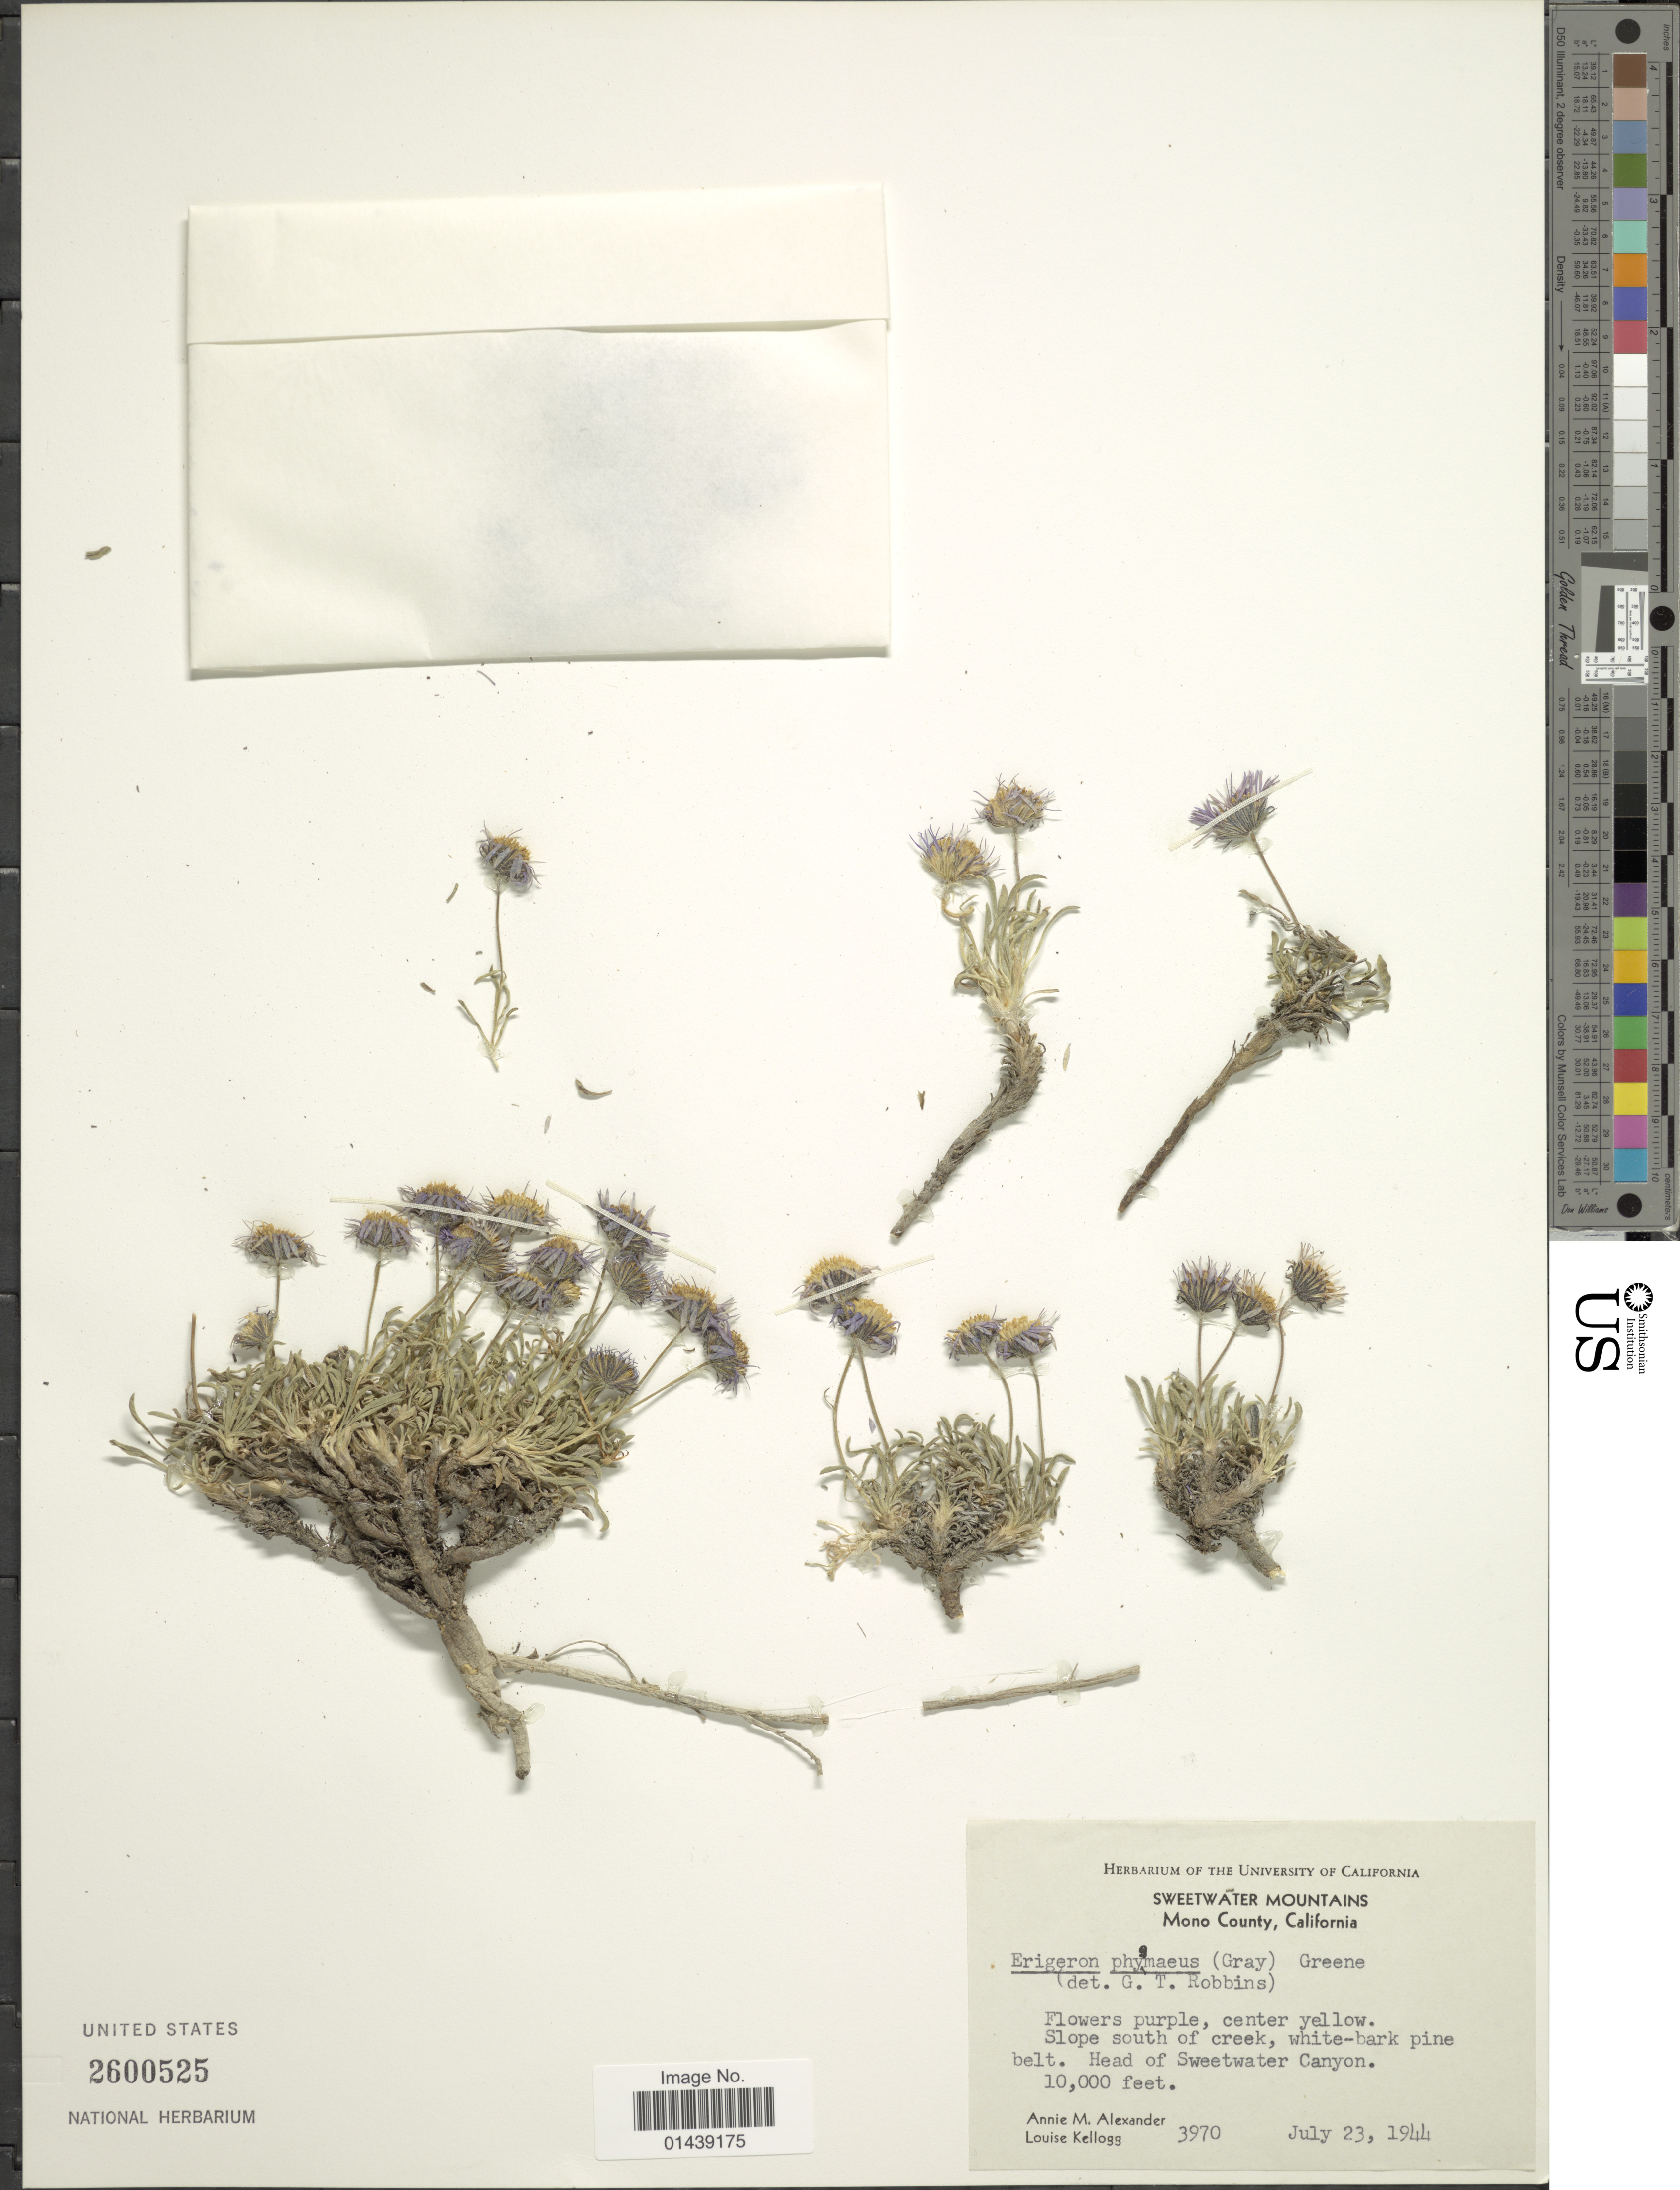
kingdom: Plantae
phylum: Tracheophyta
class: Magnoliopsida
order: Asterales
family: Asteraceae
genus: Erigeron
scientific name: Erigeron phygmaeus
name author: (A. Gray) Greene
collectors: A. M. Alexander & L. Kellogg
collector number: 3970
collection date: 1944-07-23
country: United States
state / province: California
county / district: Mono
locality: Sweetwater Mountains. Mono County. Slope south of creek, white-bark pine belt. Head of Sweetwater Canyon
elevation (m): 3048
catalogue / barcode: US 2600525